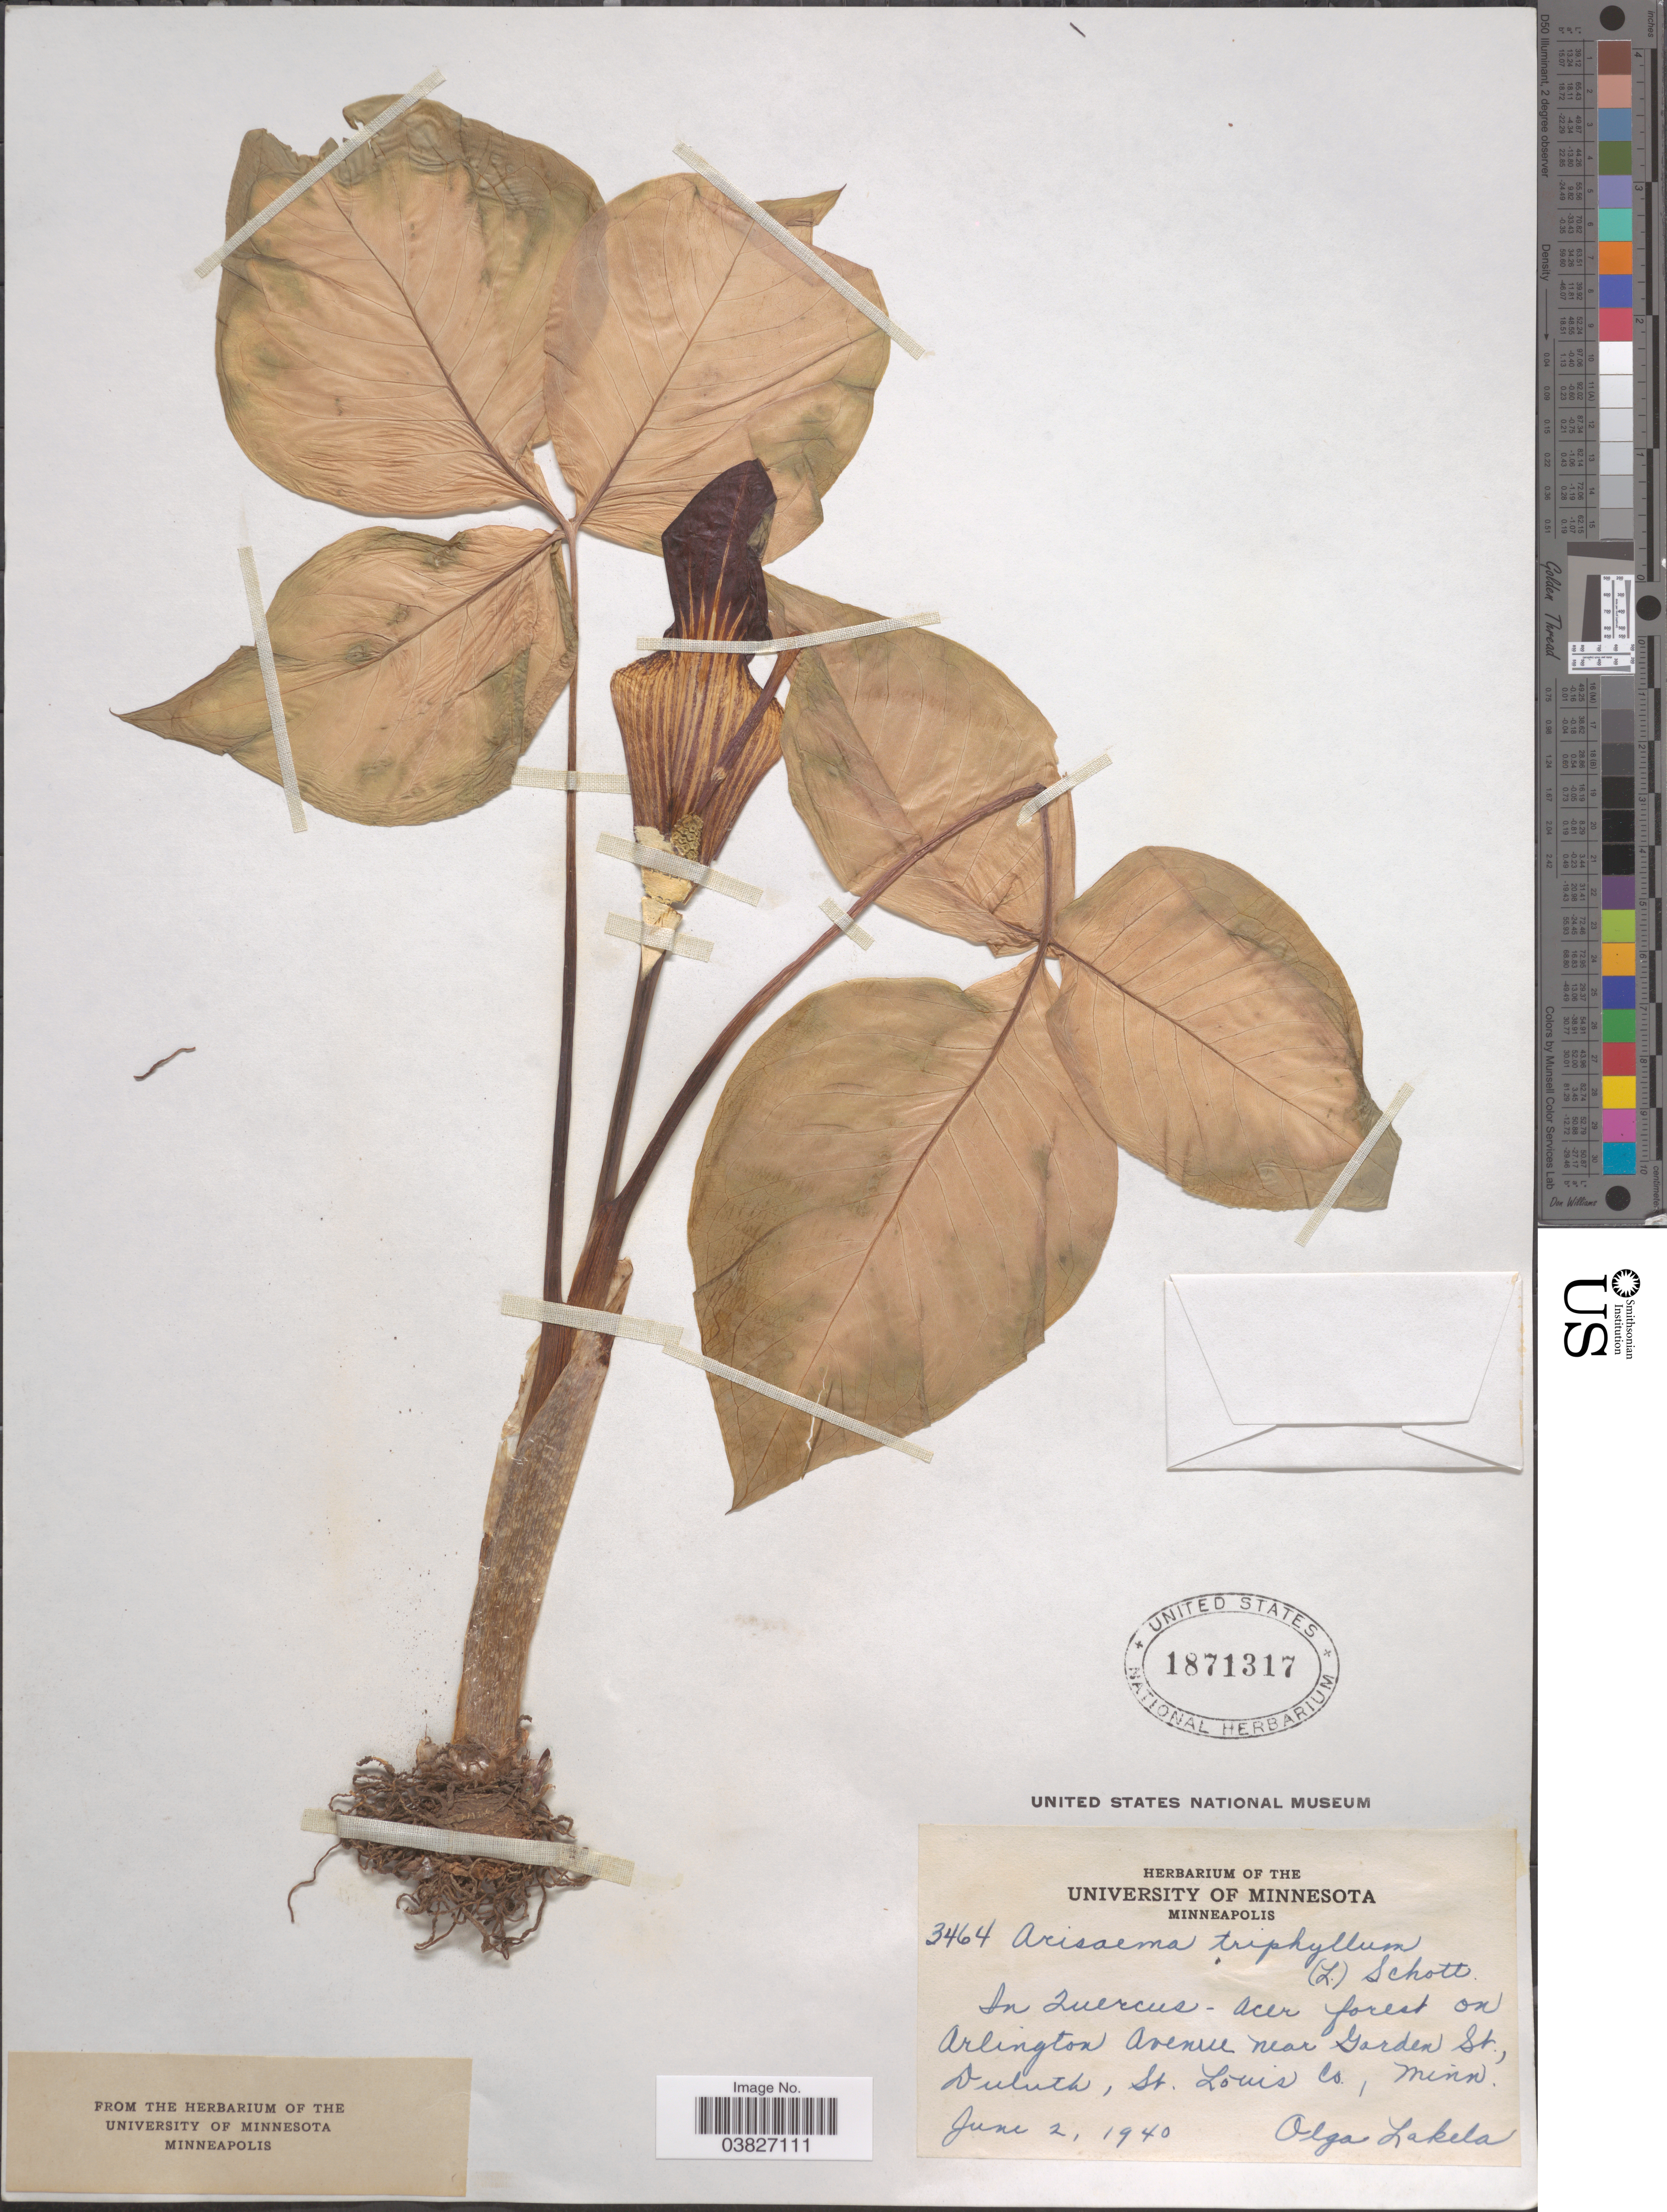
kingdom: Plantae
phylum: Tracheophyta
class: Liliopsida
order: Alismatales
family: Araceae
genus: Arisaema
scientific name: Arisaema triphyllum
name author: (L.) Schott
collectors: O. K. Lakela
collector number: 3464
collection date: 1940-06-02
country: United States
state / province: Minnesota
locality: On Arlington Avenue near Garden St., Duluth, St. Louis Co.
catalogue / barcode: US 1871317